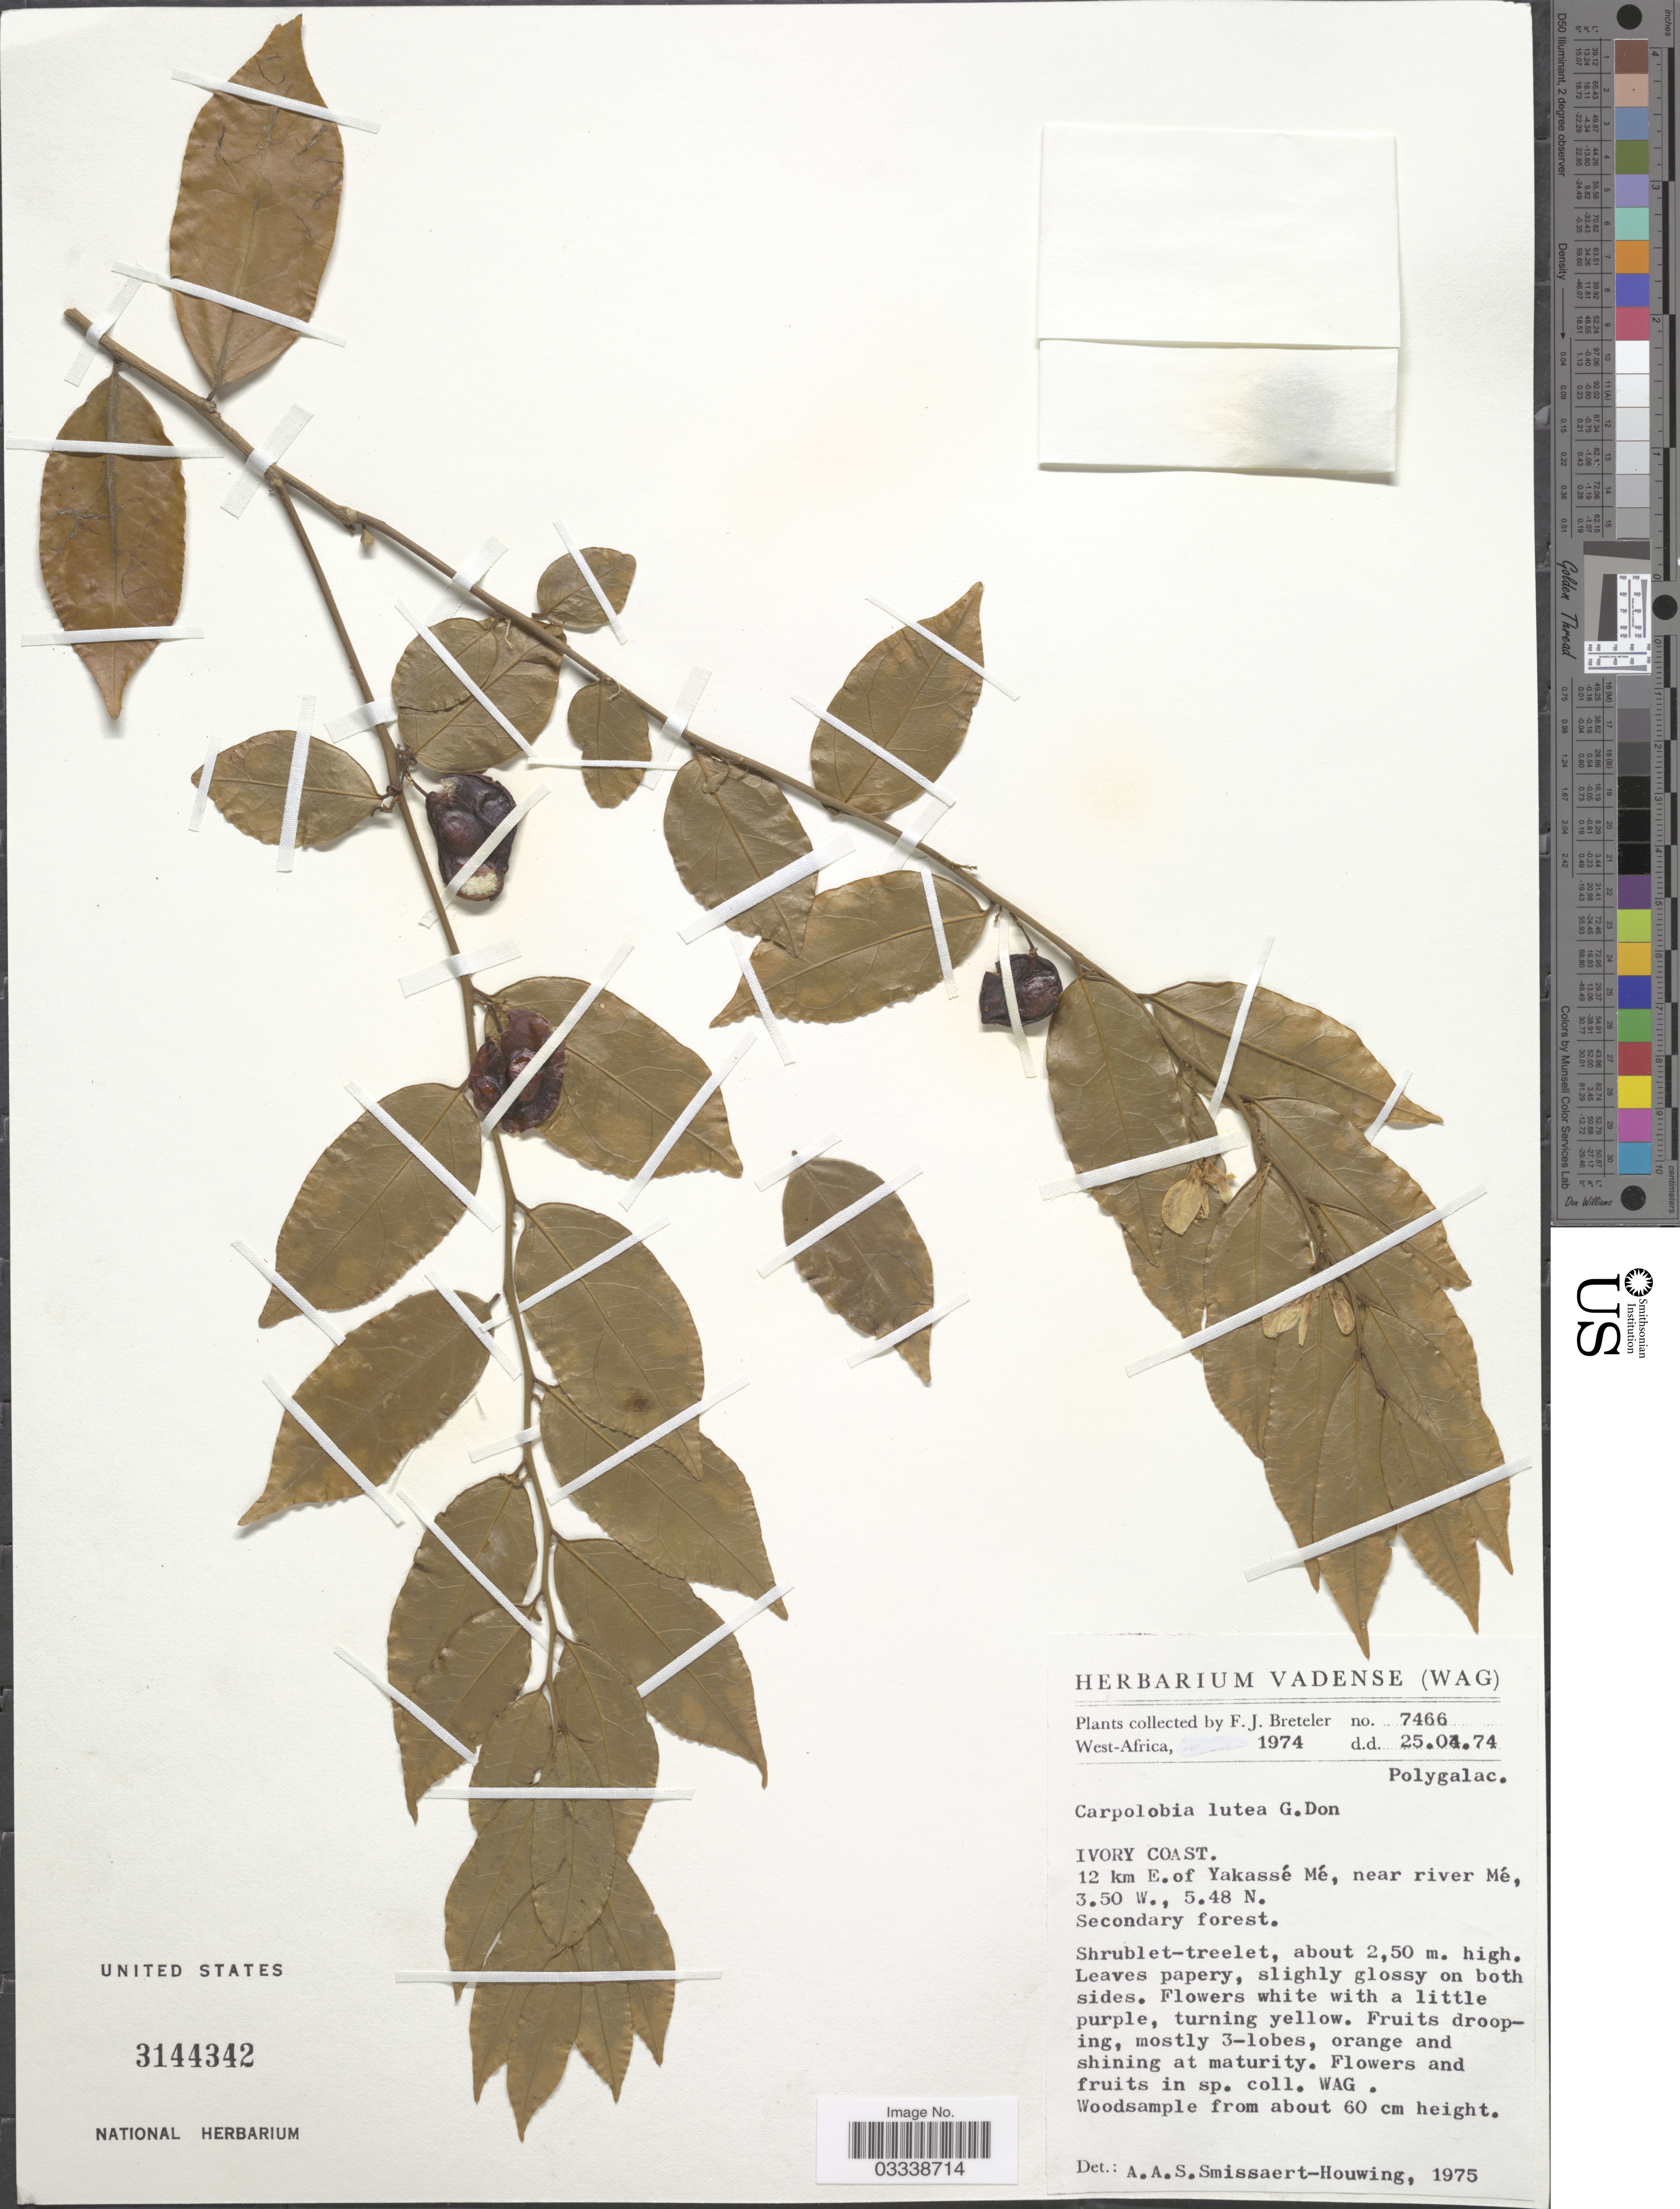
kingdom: Plantae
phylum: Tracheophyta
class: Magnoliopsida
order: Fabales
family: Polygalaceae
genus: Carpolobia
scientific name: Carpolobia lutea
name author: G. Don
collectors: F. J. Breteler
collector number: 7466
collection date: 1974-04-25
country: Ivory Coast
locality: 12 km E. of Yakassé Mé, near river Mé.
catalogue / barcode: US 3144342